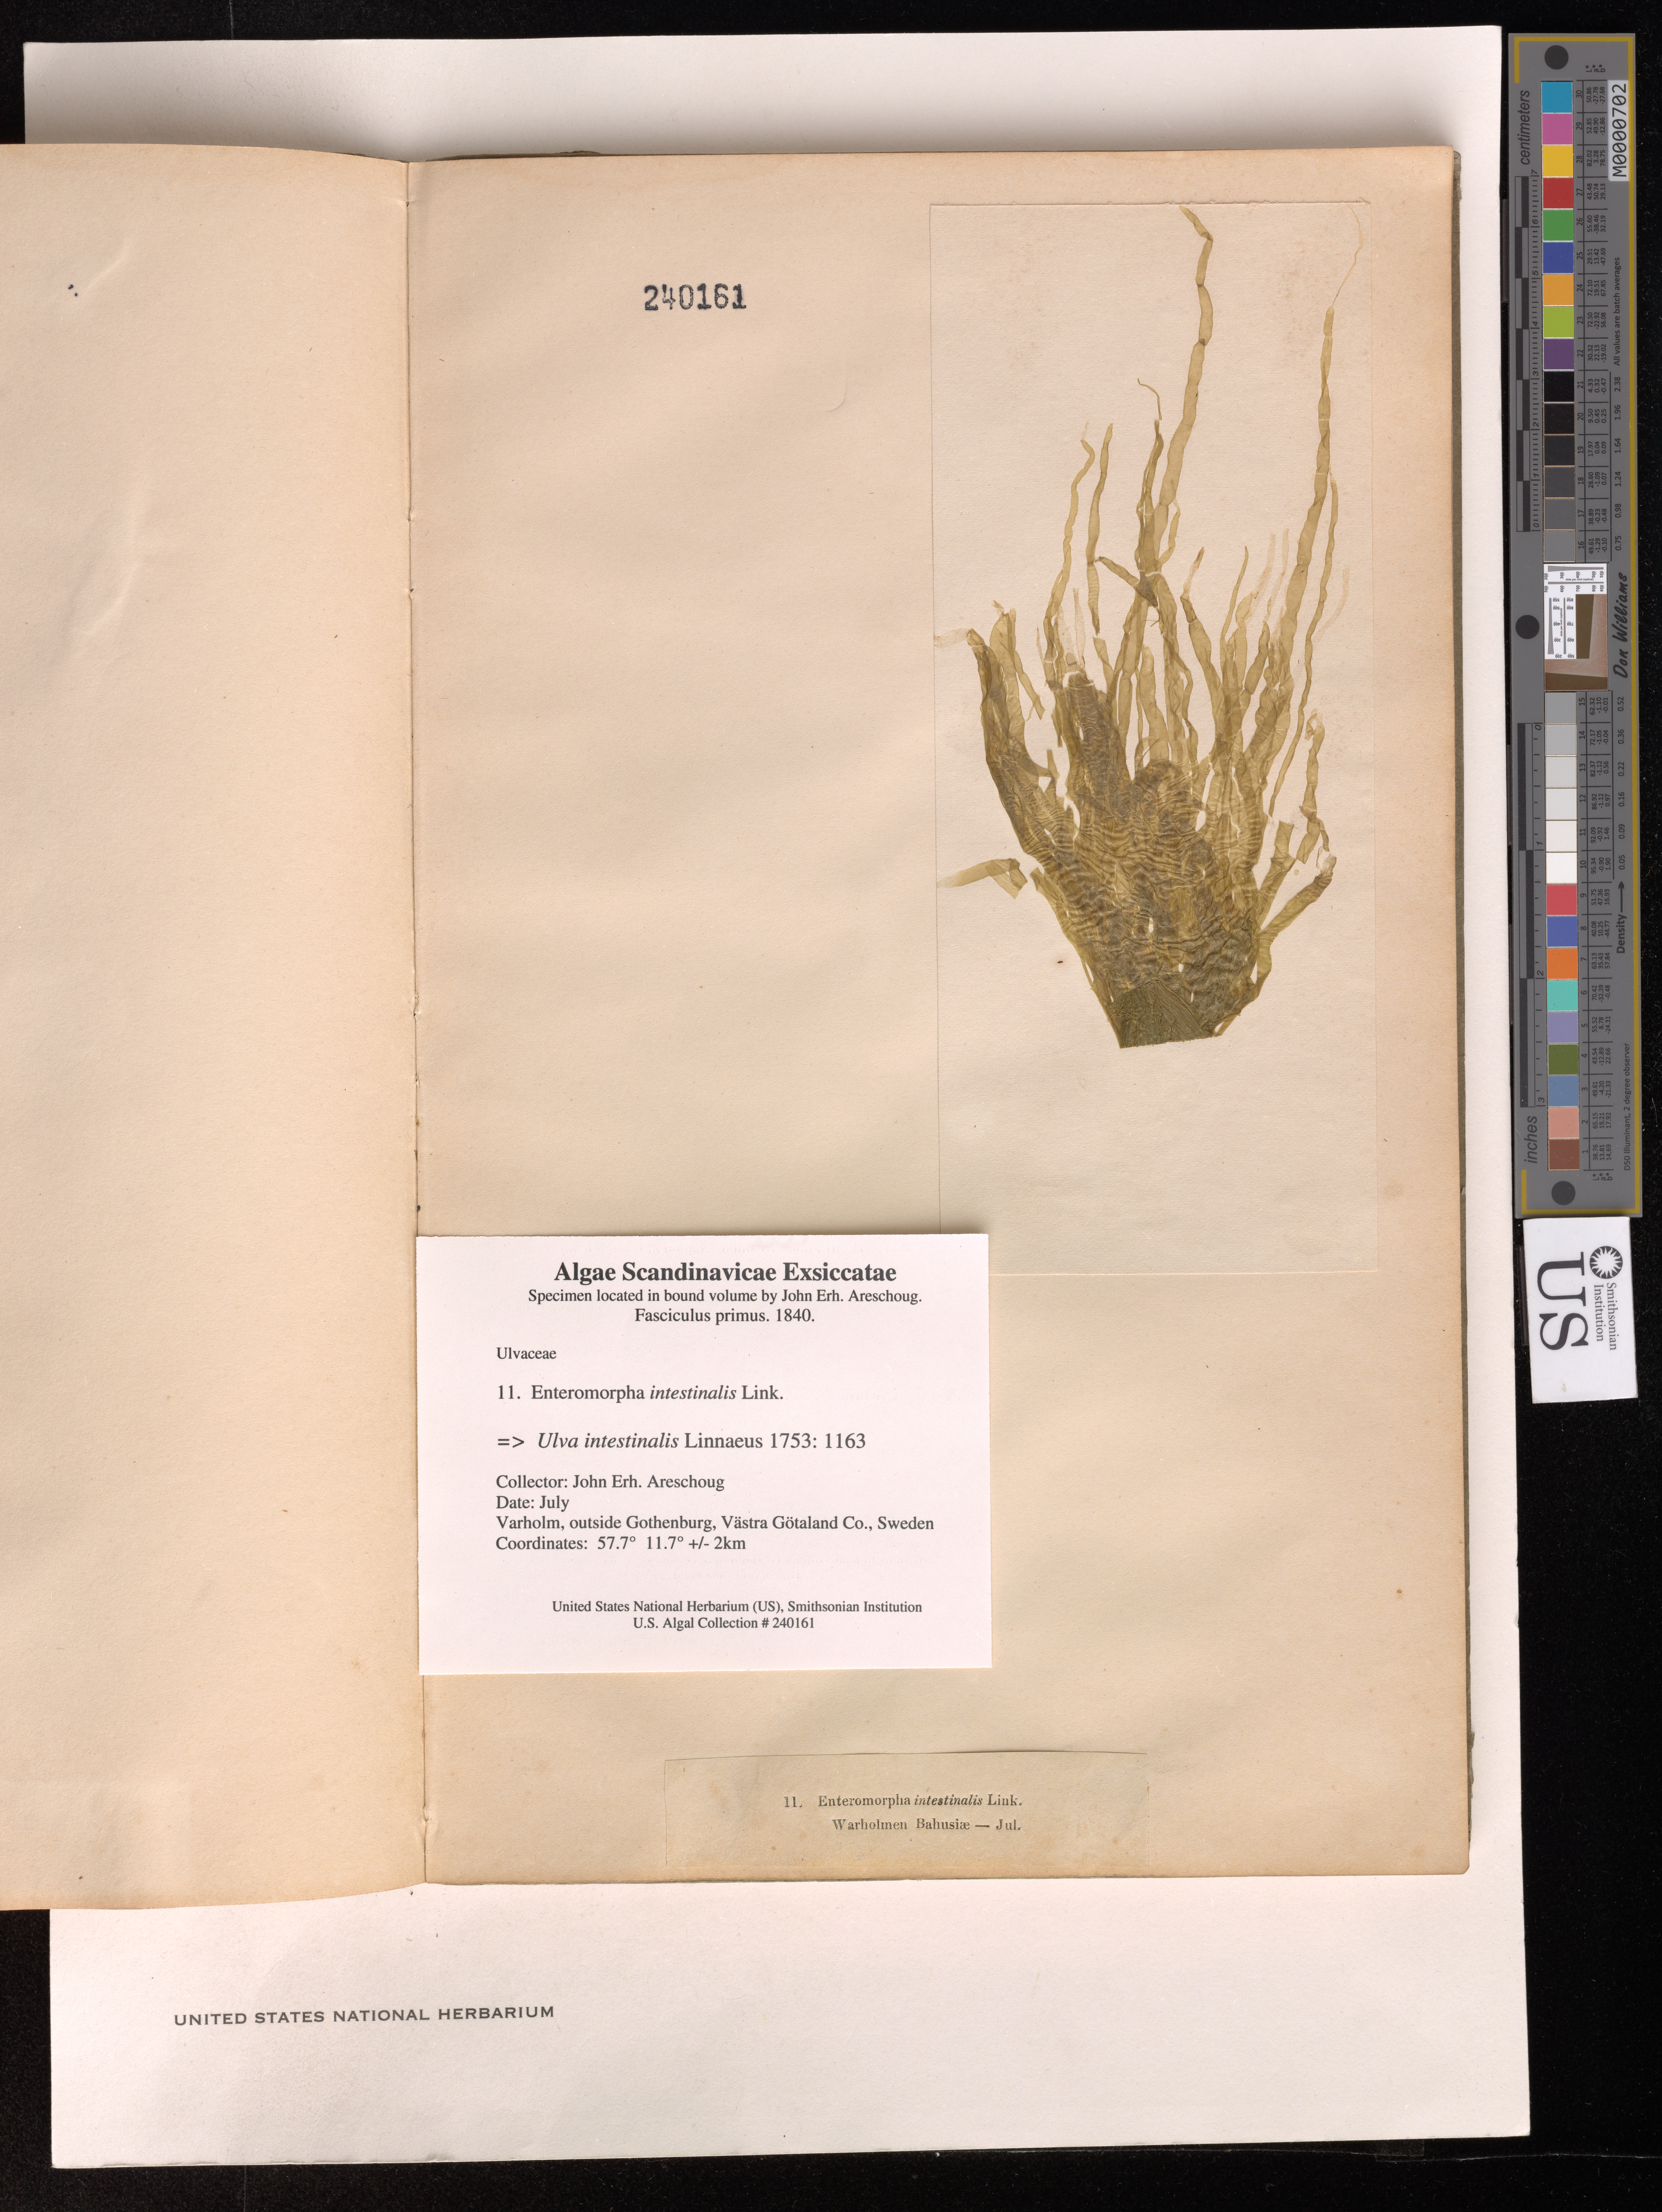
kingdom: Plantae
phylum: Chlorophyta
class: Ulvophyceae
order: Ulvales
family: Ulvaceae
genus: Ulva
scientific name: Ulva intestinalis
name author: L.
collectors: J. E. Areschoug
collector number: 11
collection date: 1840-07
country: Sweden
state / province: Västra Götaland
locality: Varholm, outside Gothenburg.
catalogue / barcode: US 240161